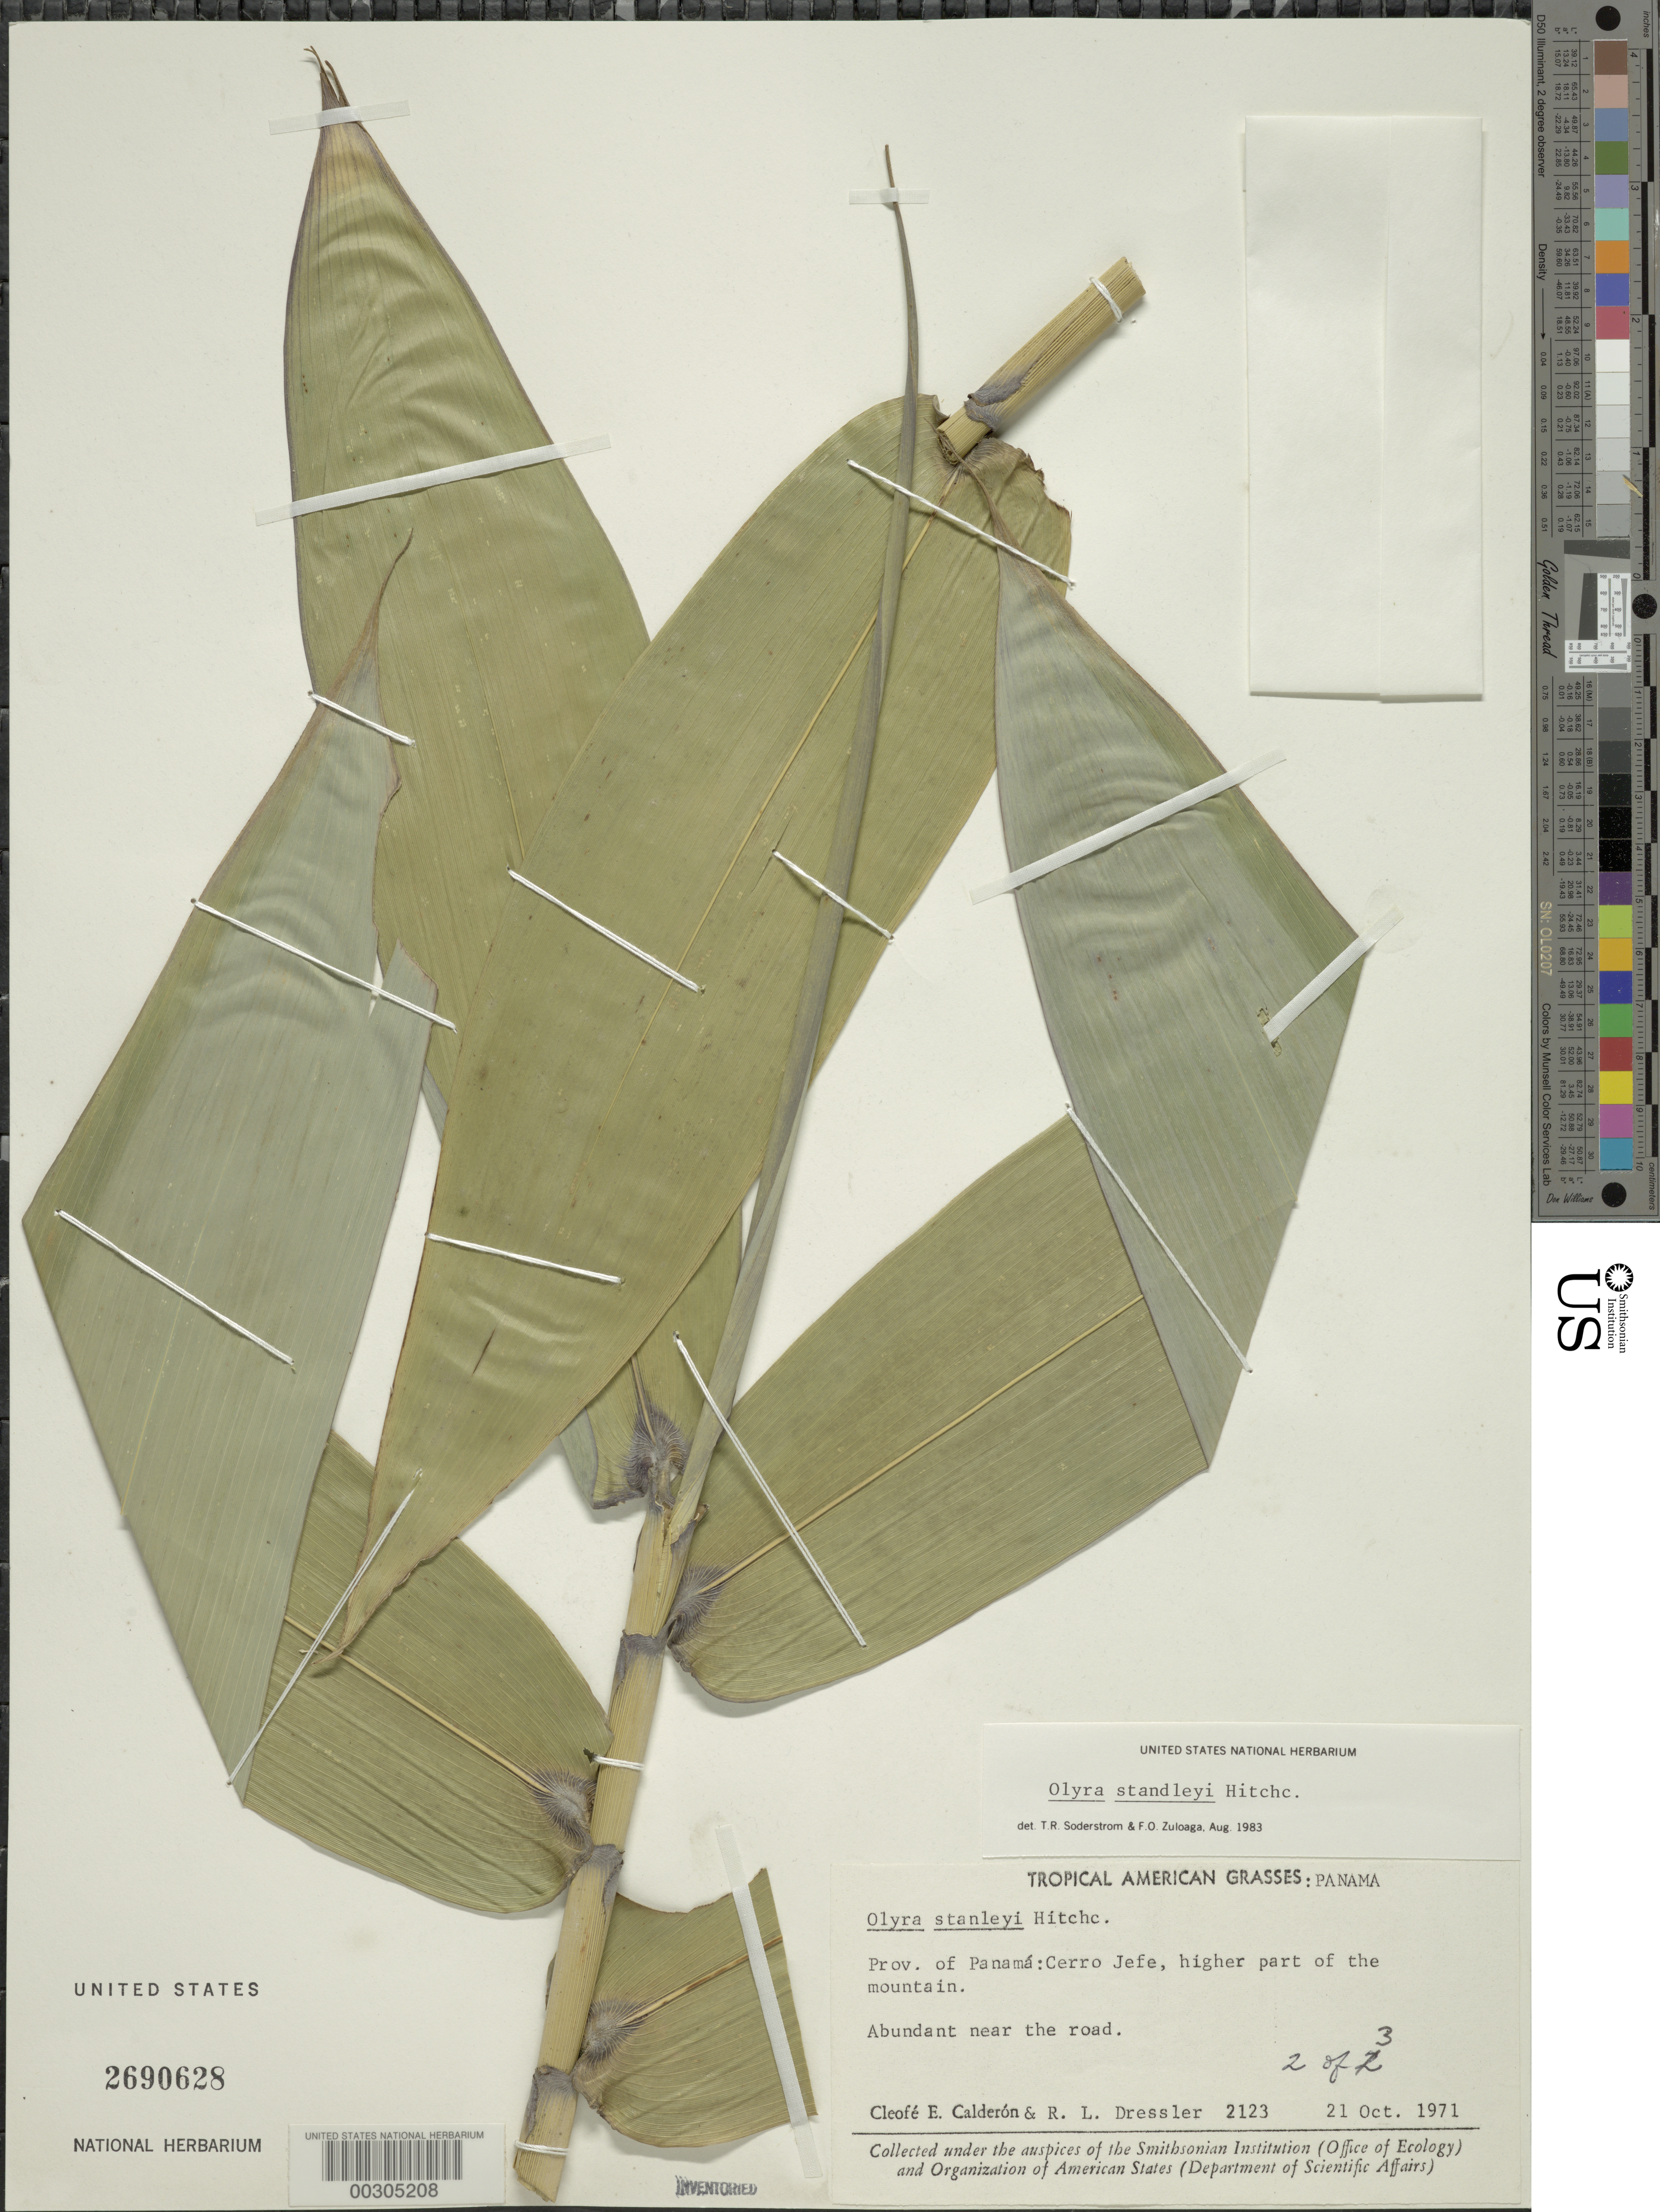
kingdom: Plantae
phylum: Tracheophyta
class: Liliopsida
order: Poales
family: Poaceae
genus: Olyra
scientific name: Olyra standleyi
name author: Hitchc.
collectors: C. E. Calderón & R. Dressler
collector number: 2123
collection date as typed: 21 Oct 1971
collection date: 1971-10-21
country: Panama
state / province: Panamá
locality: Cerro Jefe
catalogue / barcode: US 2690628